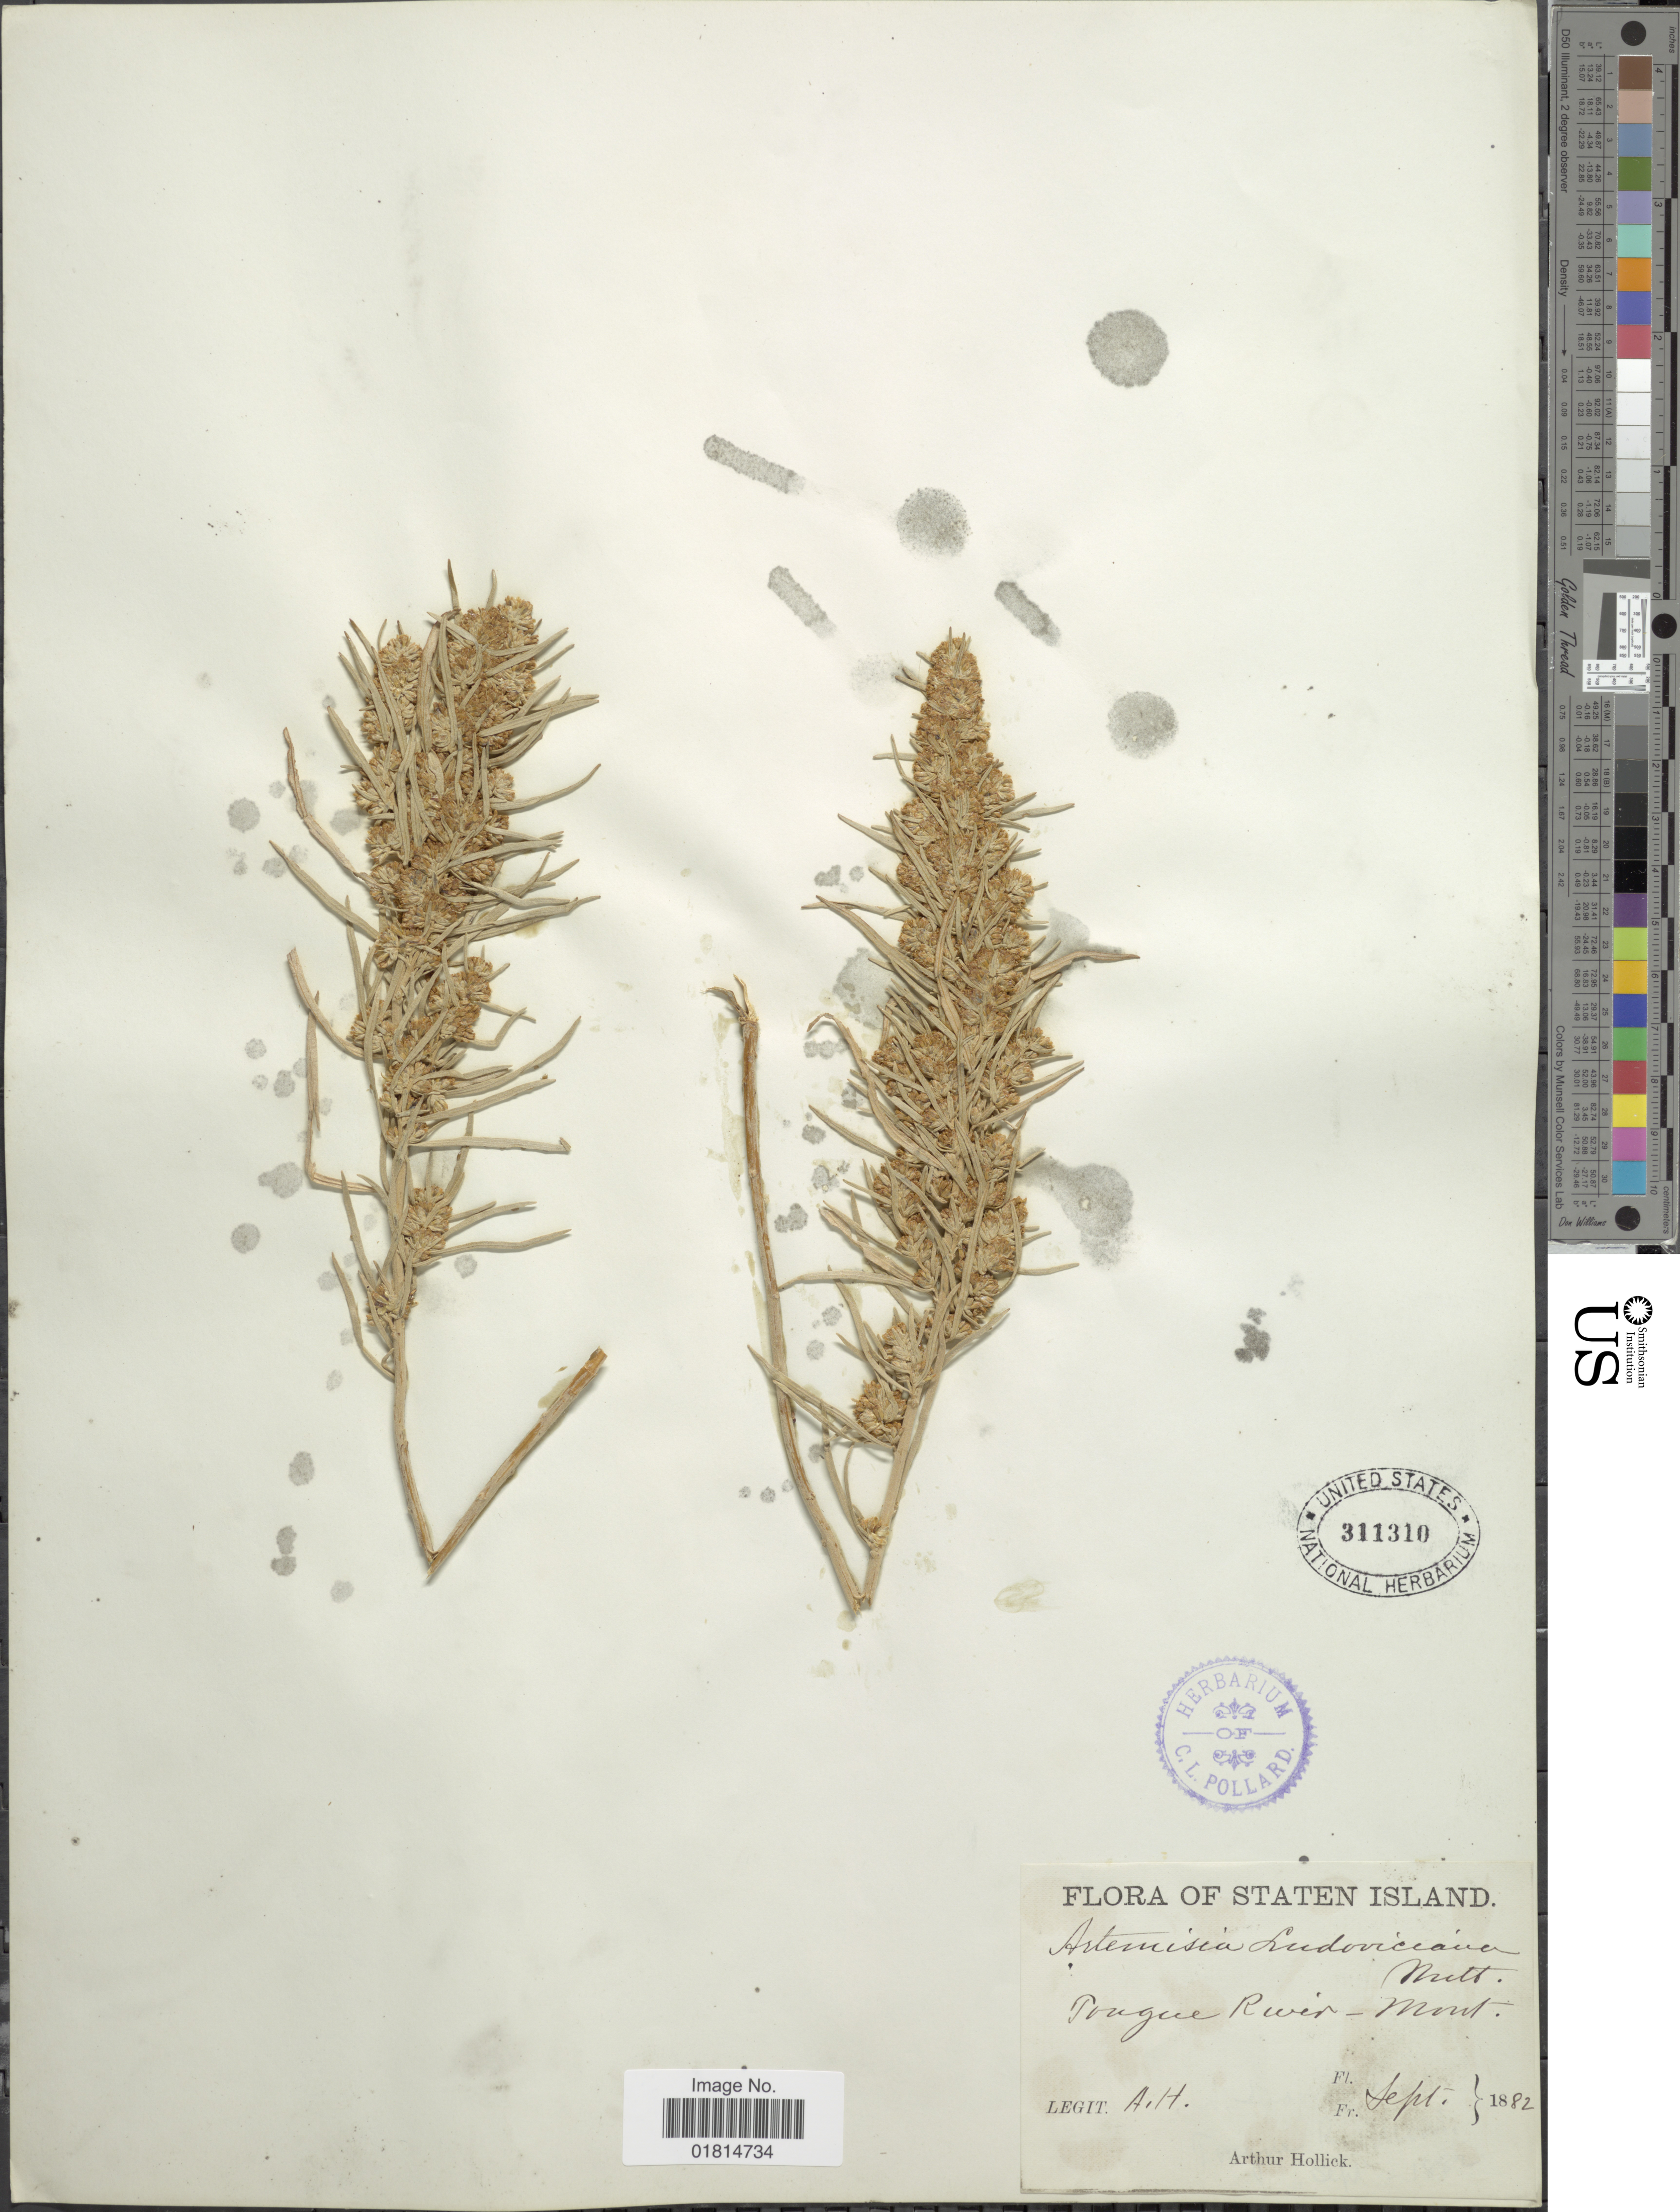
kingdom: Plantae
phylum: Tracheophyta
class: Magnoliopsida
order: Asterales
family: Asteraceae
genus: Artemisia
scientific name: Artemisia cana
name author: Pursh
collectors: A. Hollick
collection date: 1882-09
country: United States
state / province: Montana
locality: Staten Island. Tongue River - Mont.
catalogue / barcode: US 311310